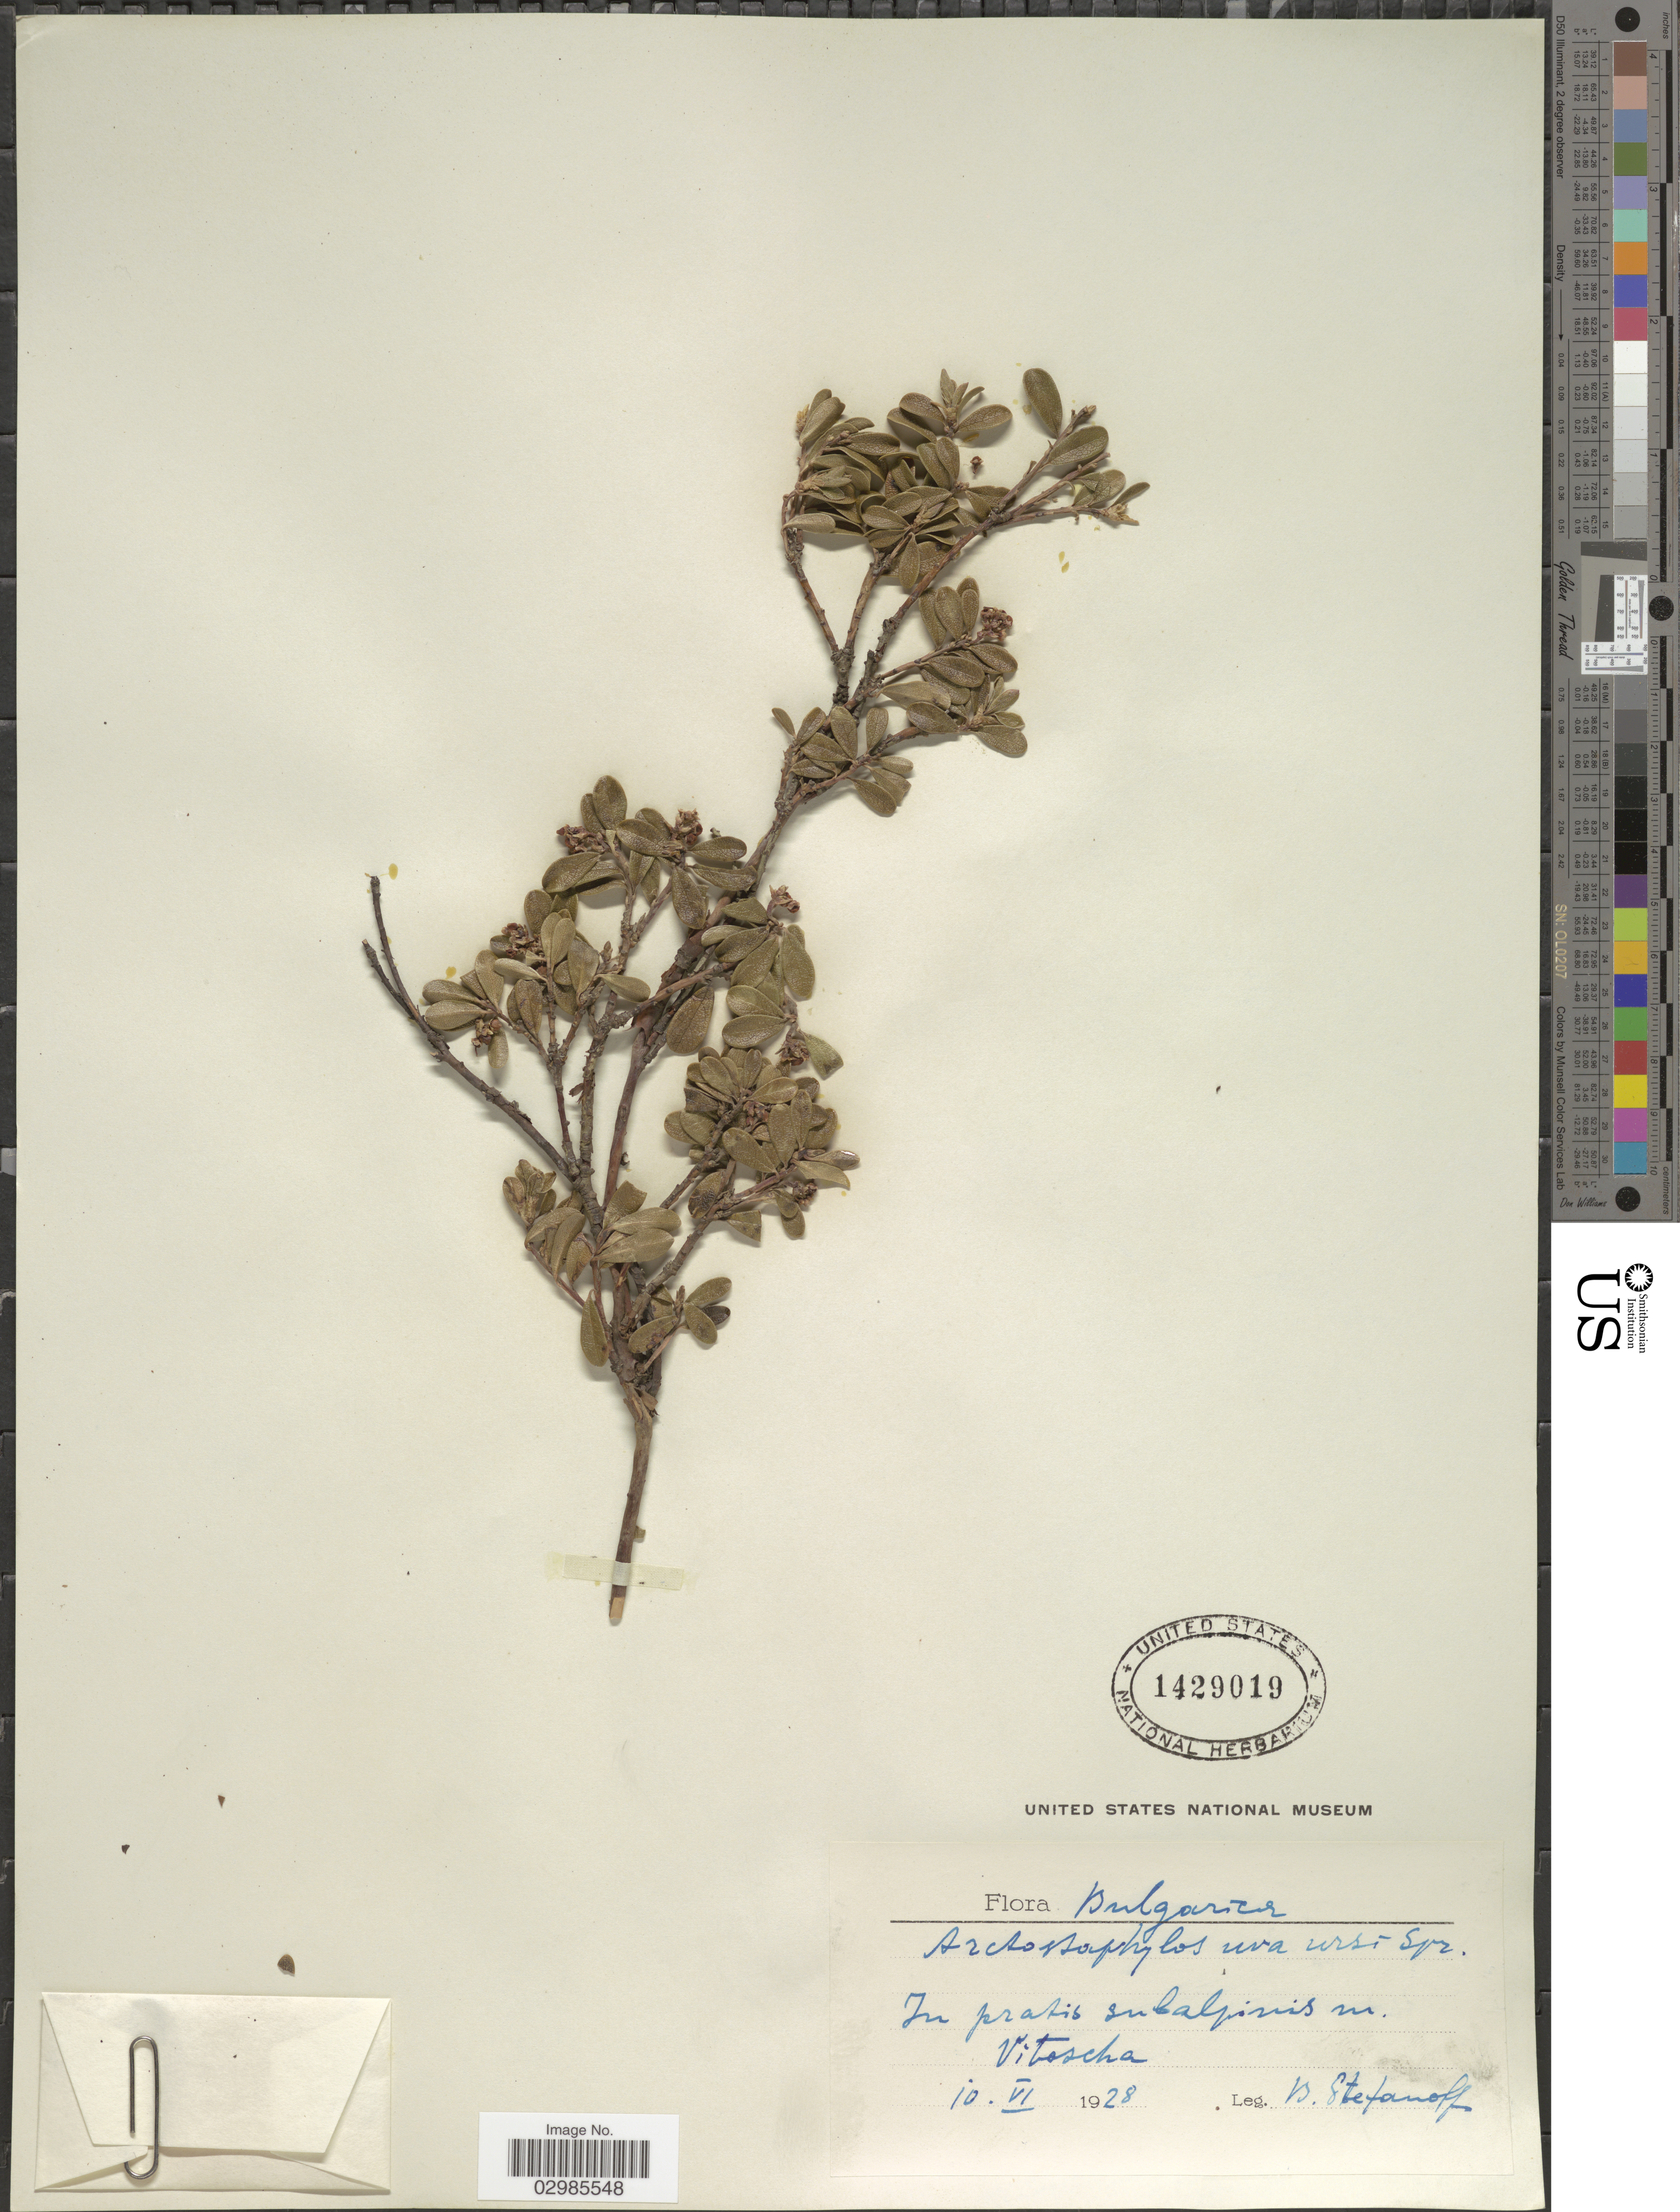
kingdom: Plantae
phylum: Tracheophyta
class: Magnoliopsida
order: Ericales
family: Ericaceae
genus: Arctostaphylos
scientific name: Arctostaphylos uva-ursi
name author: (L.) Spreng.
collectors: B. Stefanoff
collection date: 1928-06-10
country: Bulgaria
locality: Bulgarica, In pratis subalpinis nr Vitoscha.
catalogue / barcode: US 1429019